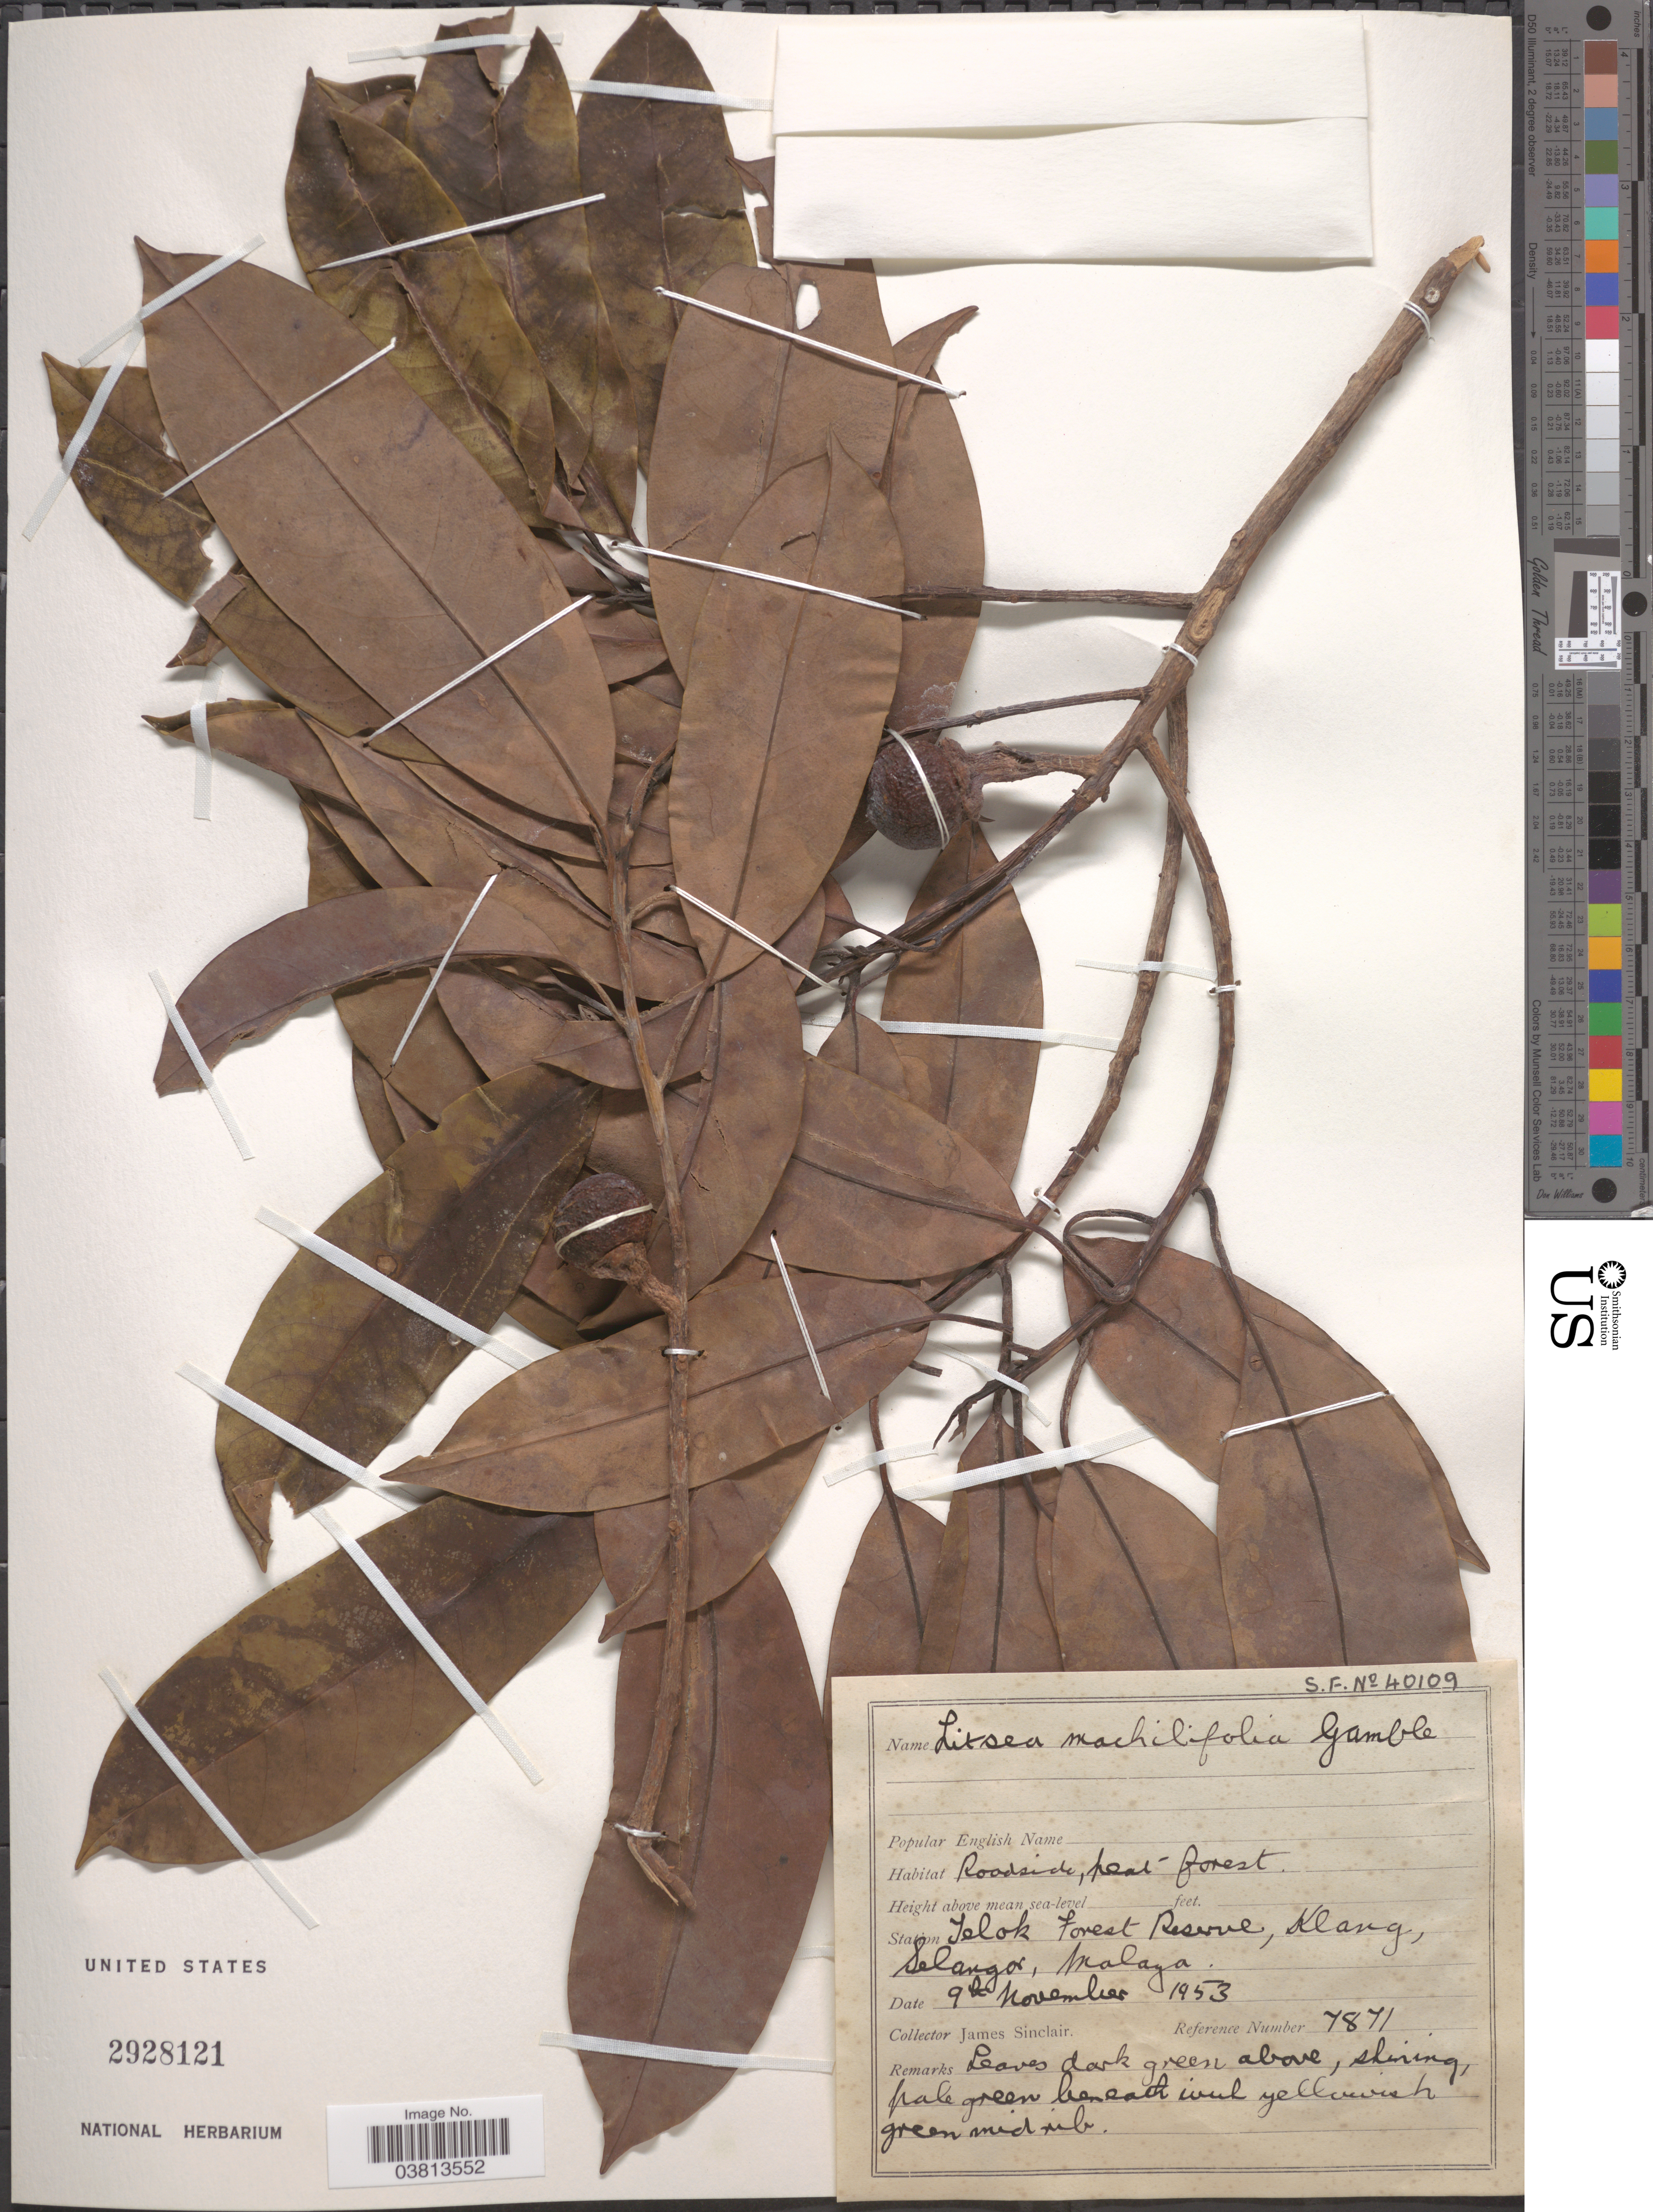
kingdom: Plantae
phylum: Tracheophyta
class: Magnoliopsida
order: Laurales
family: Lauraceae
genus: Litsea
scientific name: Litsea machilifolia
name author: Gamble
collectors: J. Sinclair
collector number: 7871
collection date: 1953-11-09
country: Malaysia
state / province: Selangor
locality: Roadside, peat forest. Station. Telok Forest Reserve, Klang, Malaya.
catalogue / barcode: US 2928121